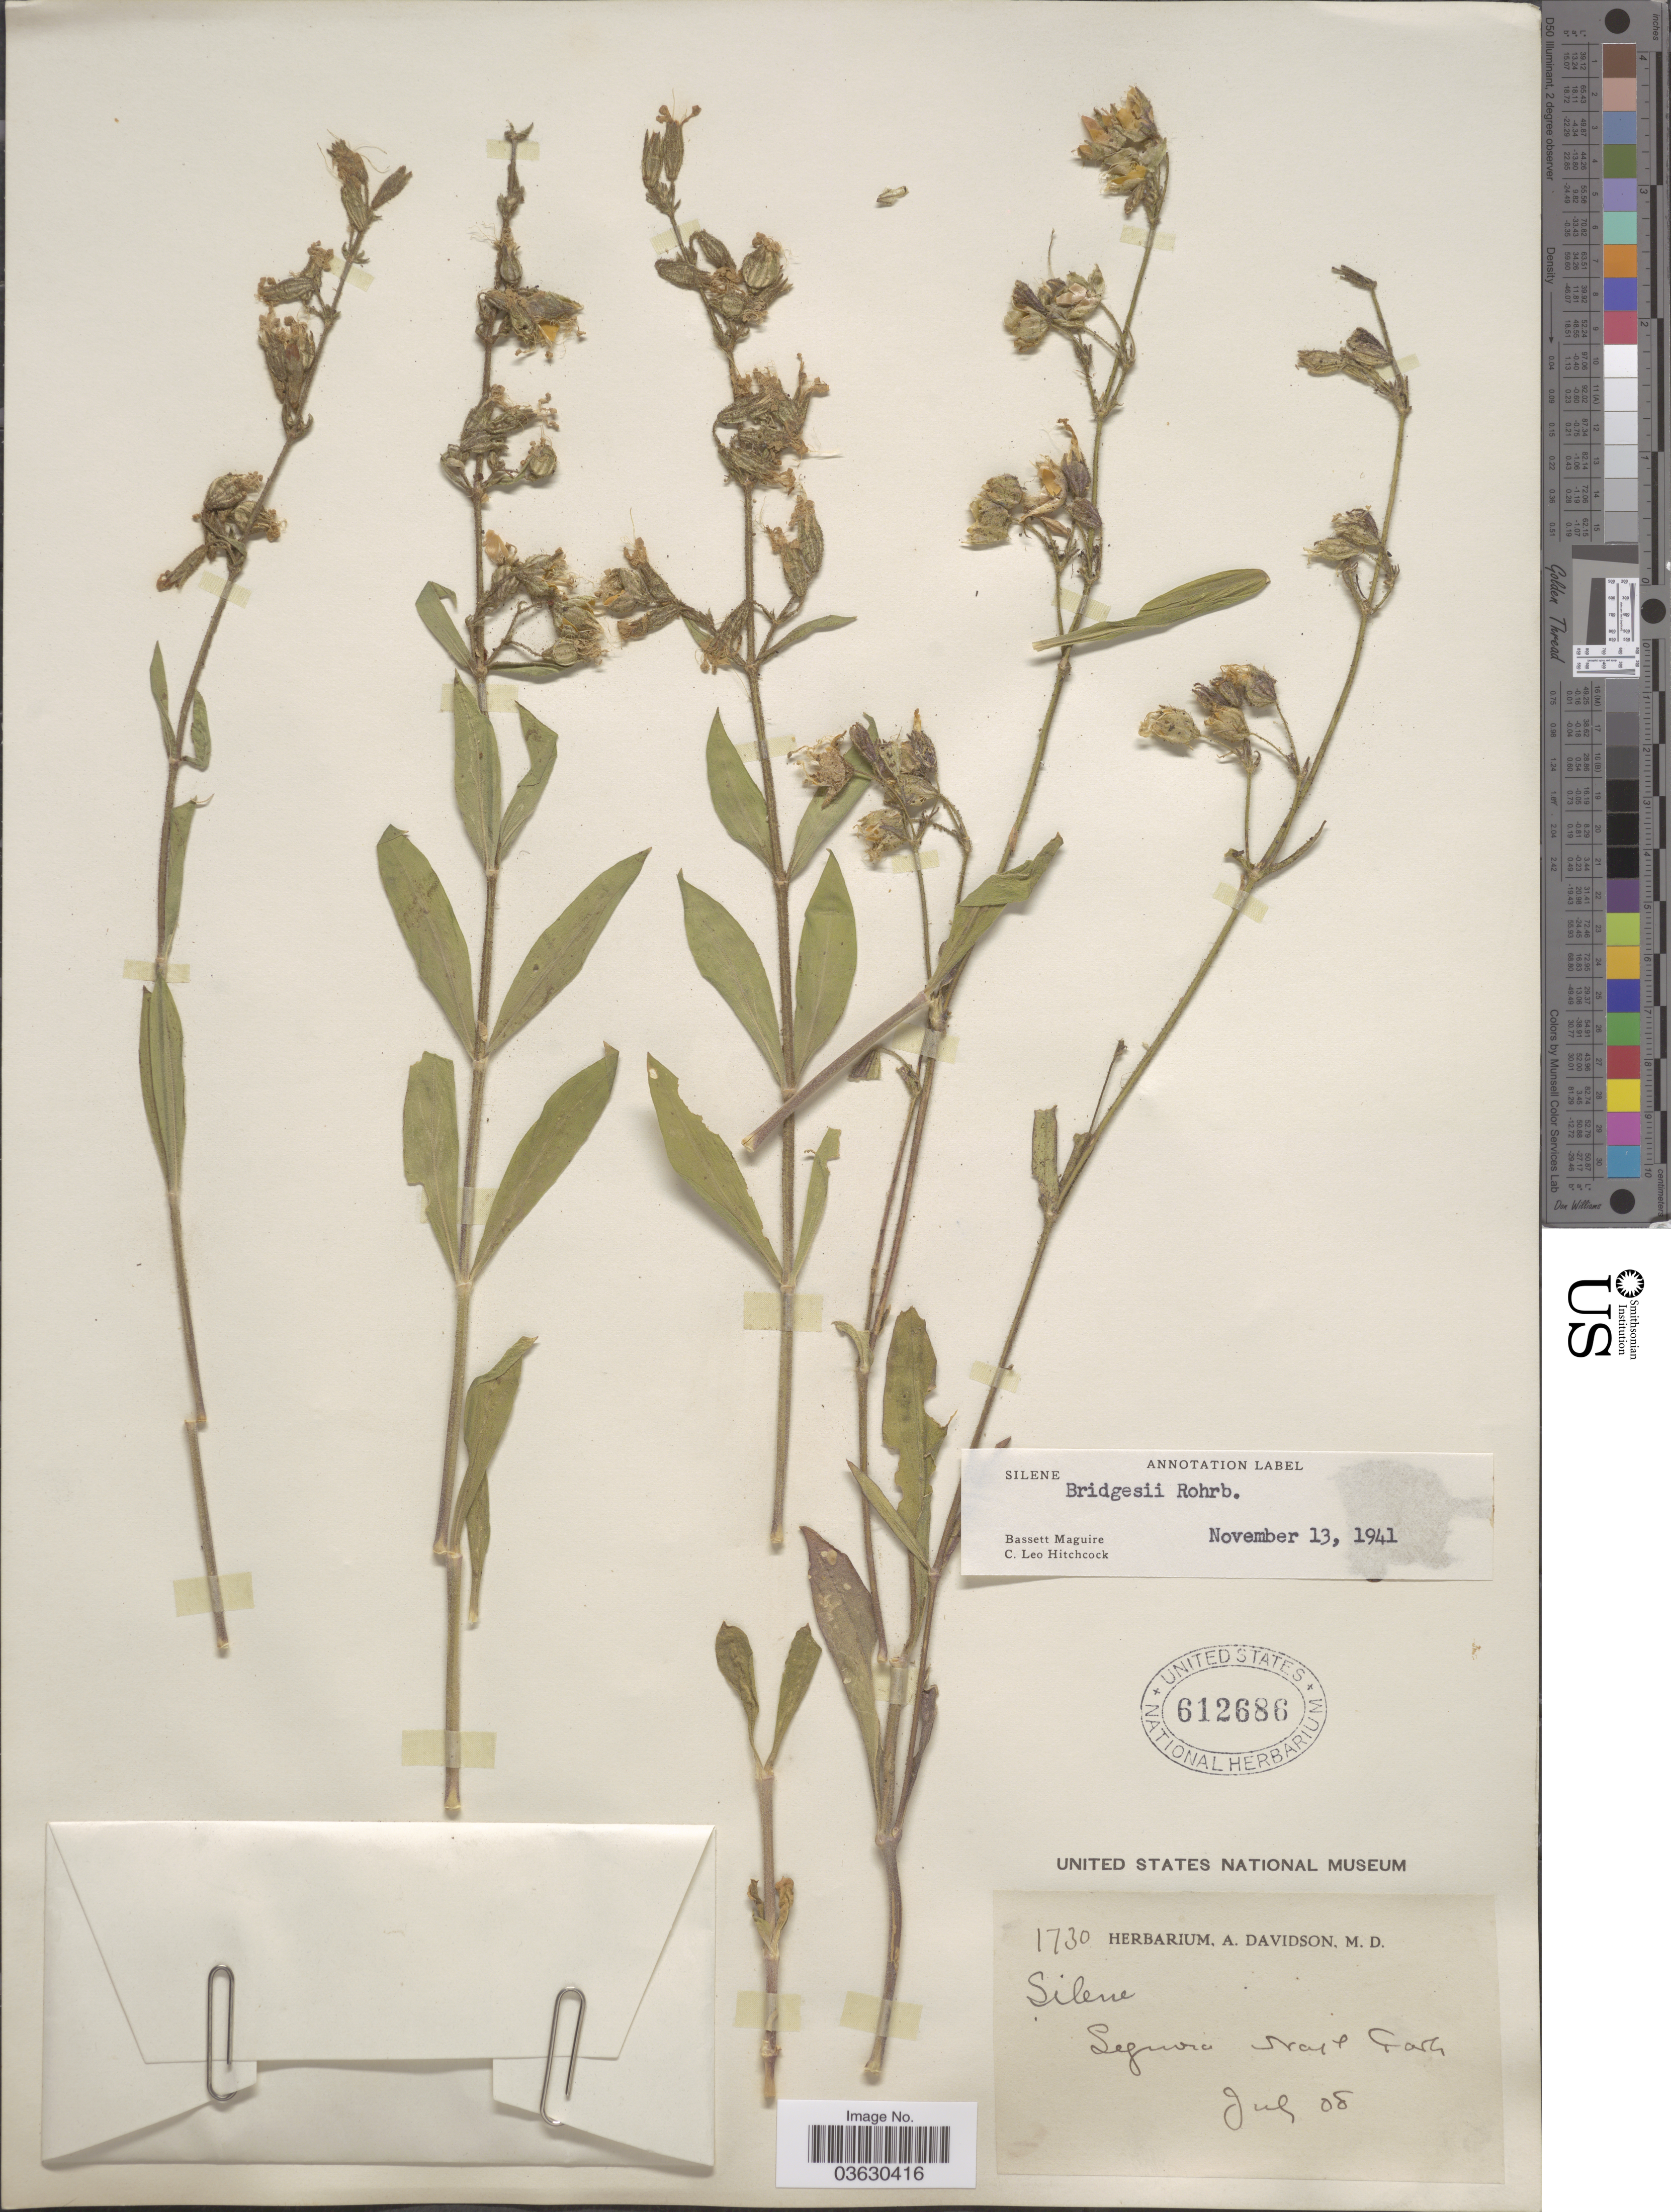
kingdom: Plantae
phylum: Tracheophyta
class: Magnoliopsida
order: Caryophyllales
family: Caryophyllaceae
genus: Silene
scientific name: Silene bridgesii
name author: Rohrb.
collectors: ex herb. A. Davidson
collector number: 1730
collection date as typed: Transcribed d/m/y: /7/8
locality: Sequoia trail [interpreted] Park.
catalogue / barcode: US 612686